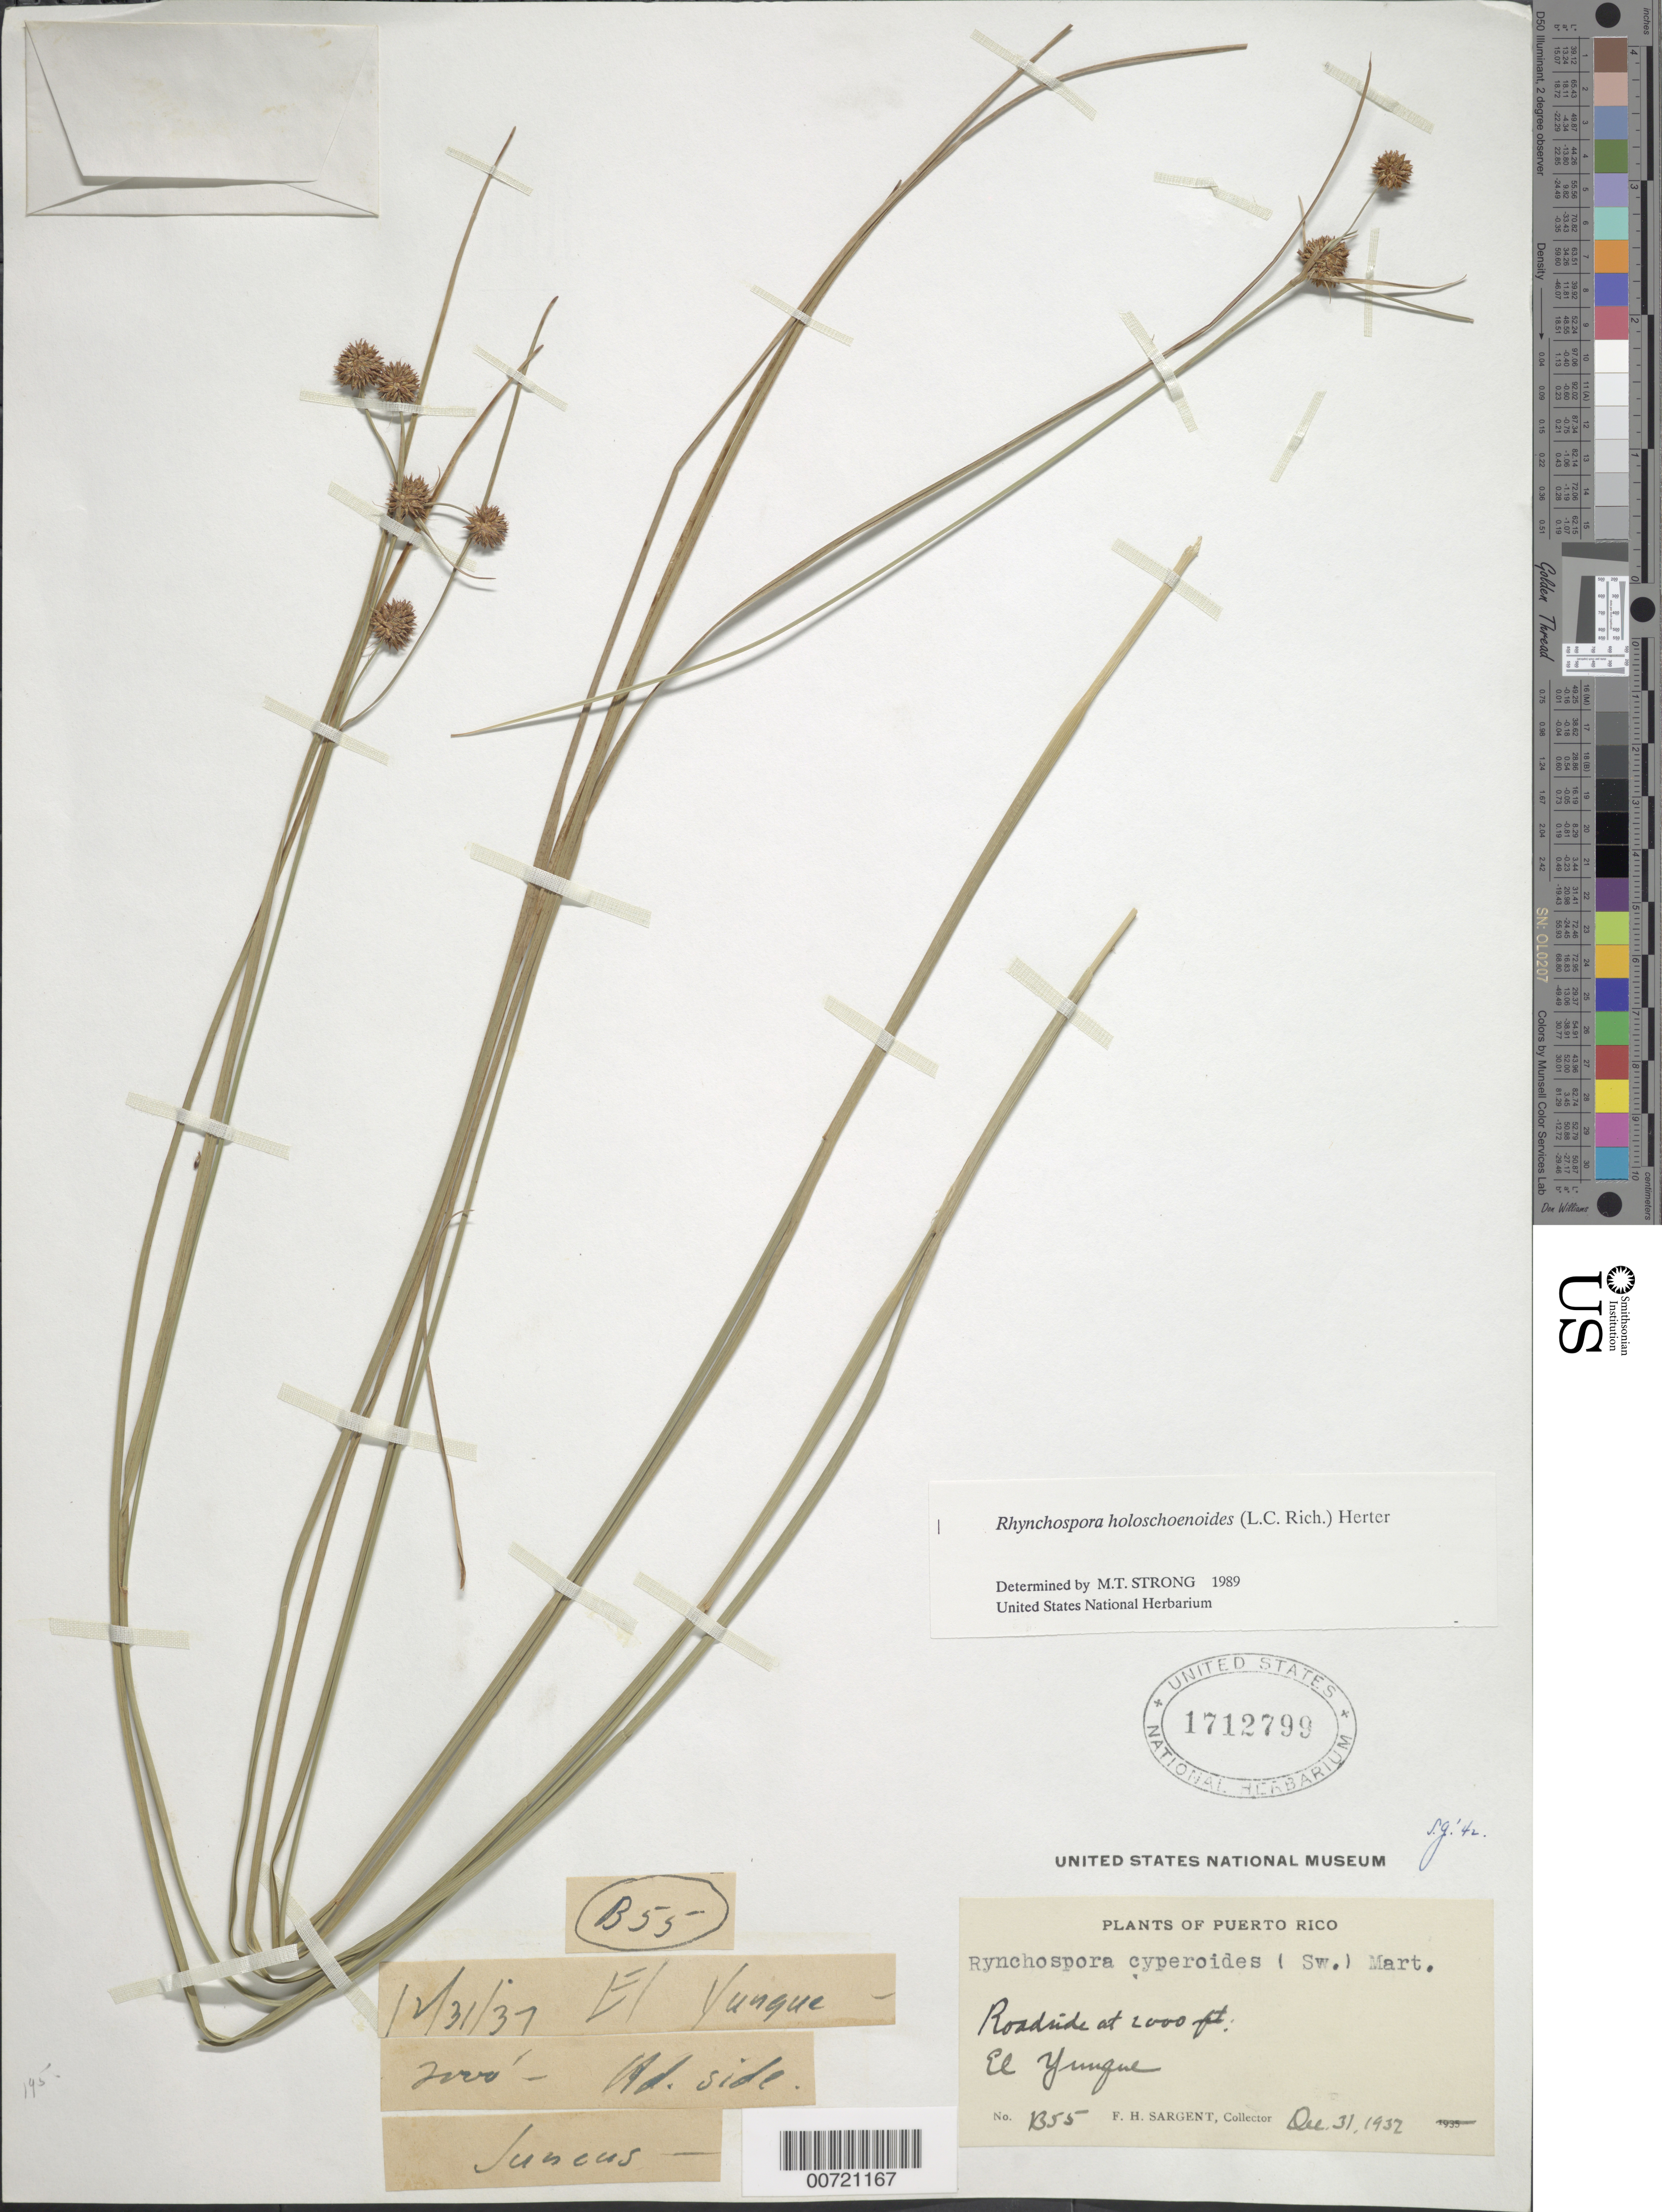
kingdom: Plantae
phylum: Tracheophyta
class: Liliopsida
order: Poales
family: Cyperaceae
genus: Rhynchospora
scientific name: Rhynchospora holoschoenoides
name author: (Rich.) Herter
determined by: Strong, M. T., (US), Smithsonian Institution - National Museum of Natural History (UNITED STATES)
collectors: F. H. Sargent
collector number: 1355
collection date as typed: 31 Dec 1932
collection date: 1932-12-31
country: Puerto Rico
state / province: Río Grande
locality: El Yunque.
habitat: Roadside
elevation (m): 305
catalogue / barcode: US 1712799